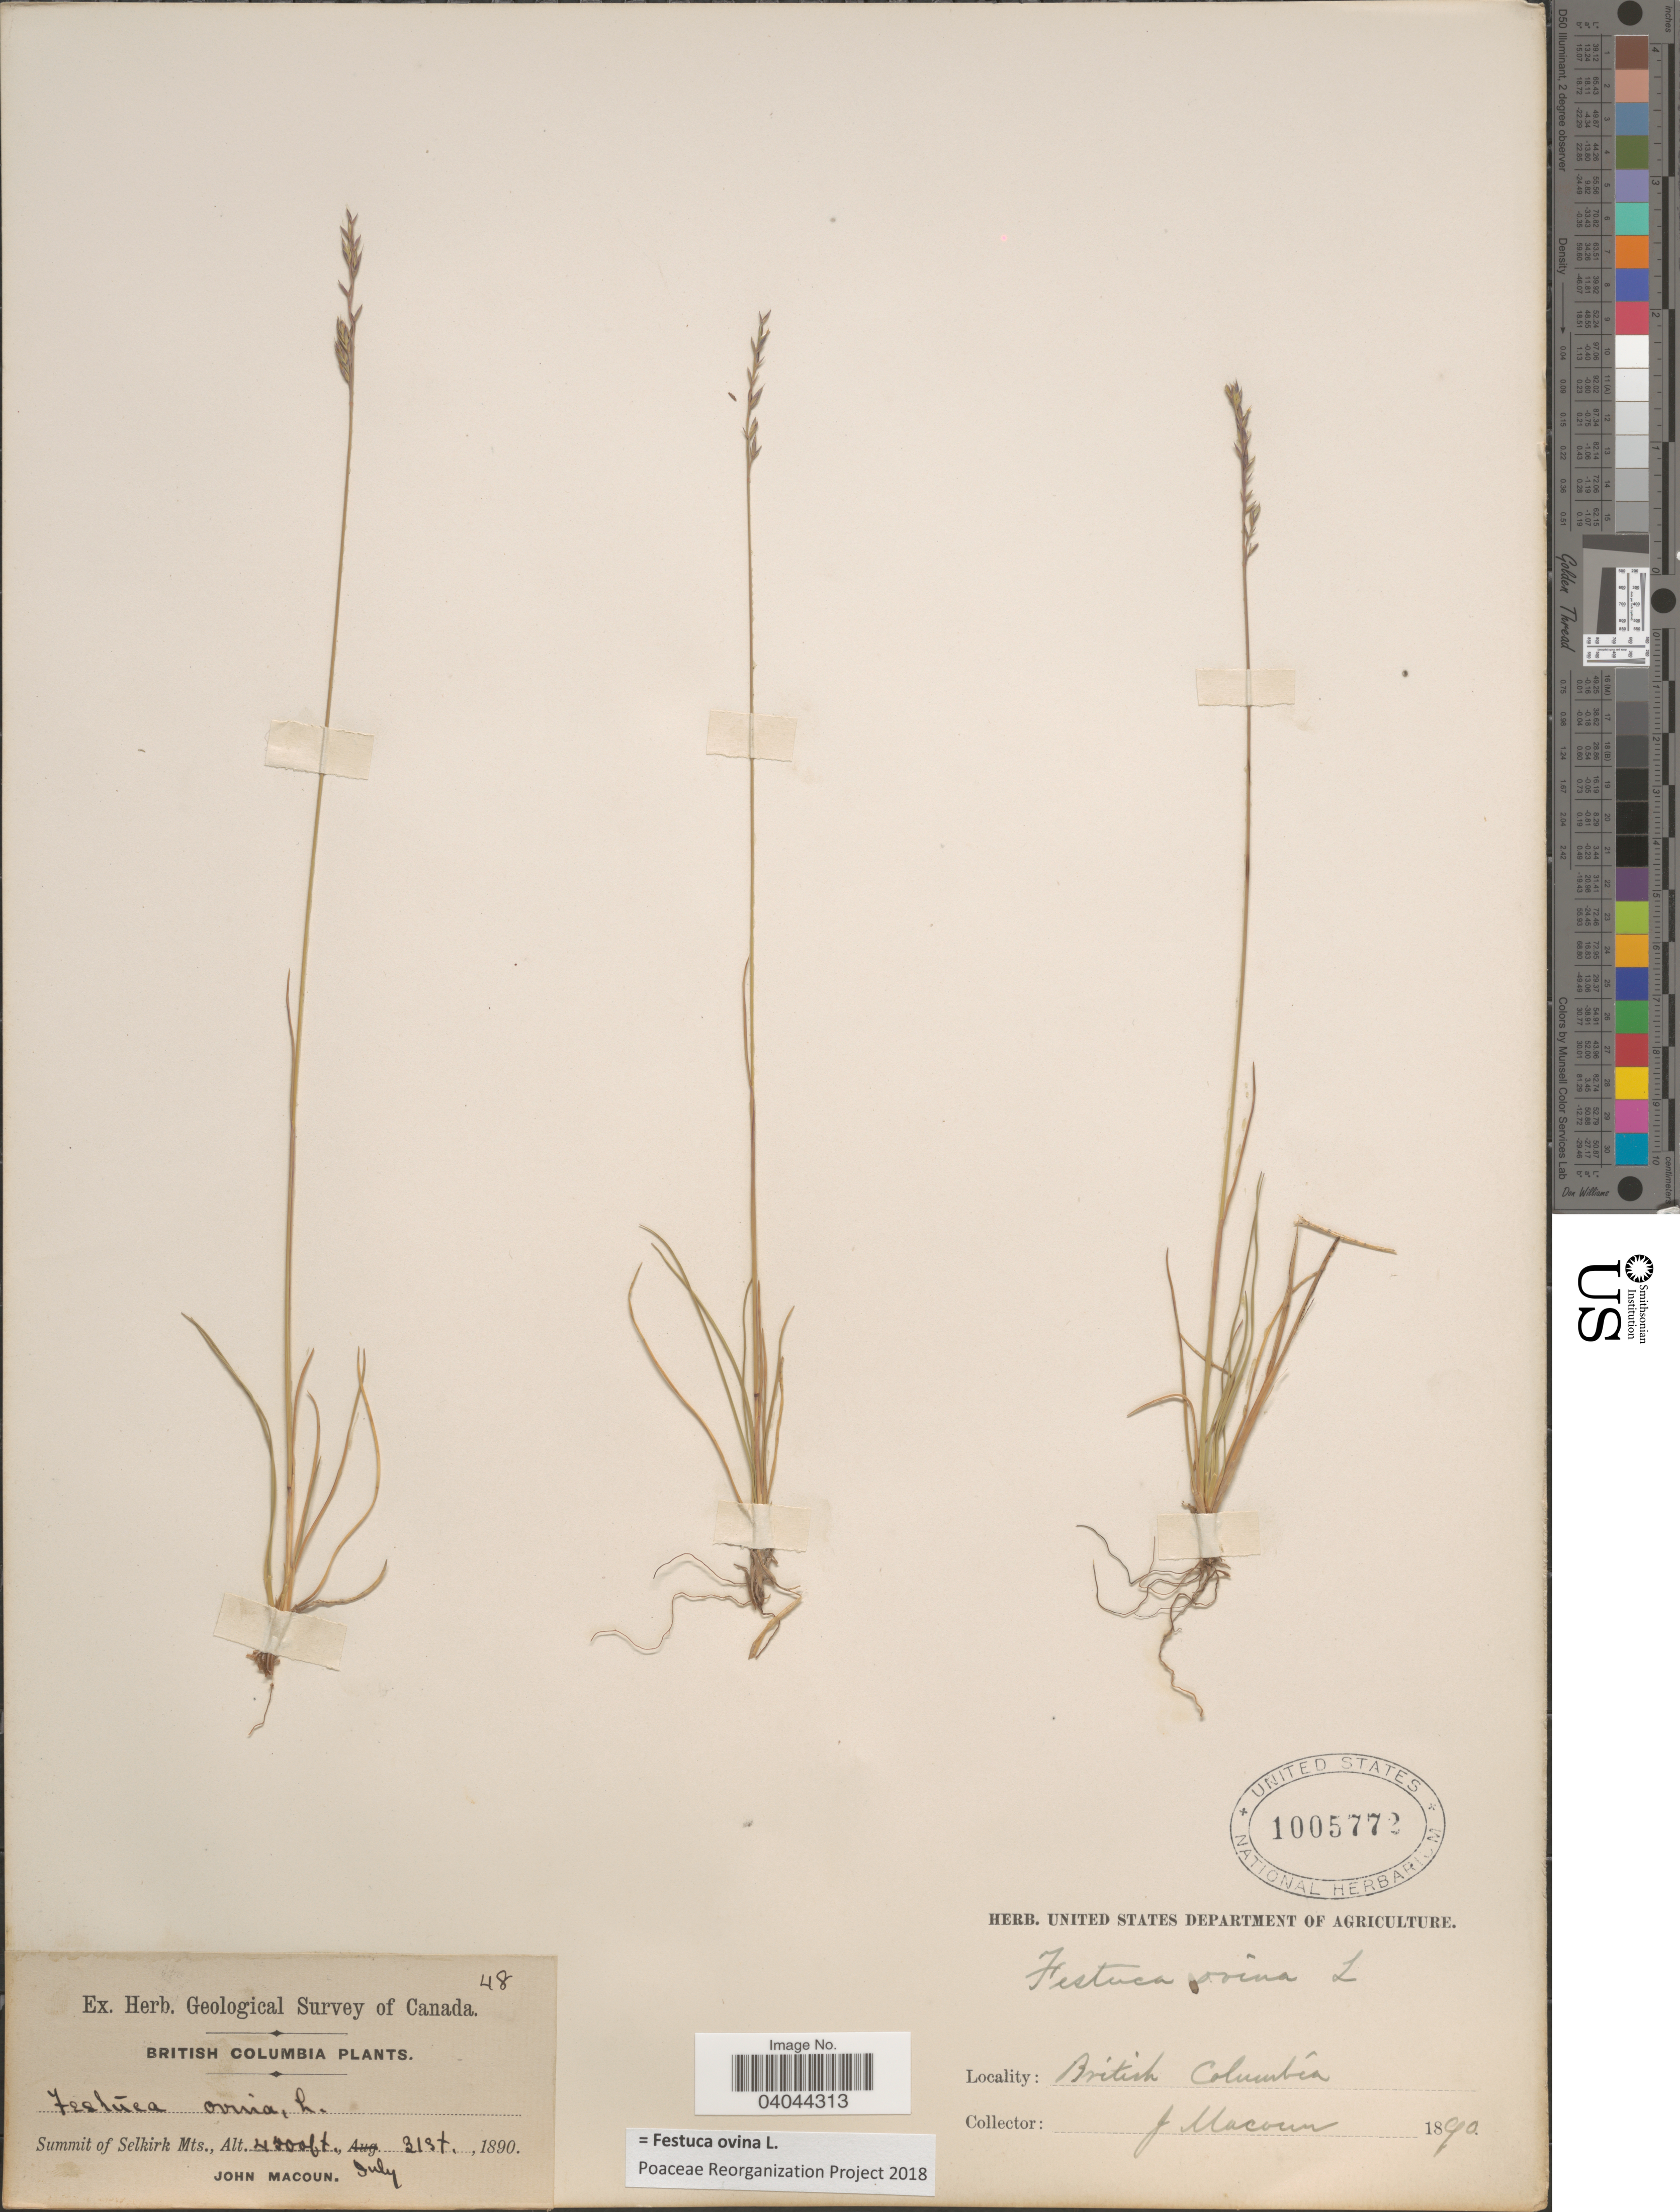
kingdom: Plantae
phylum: Tracheophyta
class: Liliopsida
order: Poales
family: Poaceae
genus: Festuca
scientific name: Festuca ovina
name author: L.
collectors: J. Macoun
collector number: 48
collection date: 1890-07-31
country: Canada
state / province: British Columbia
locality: Summit of Selkirk Mts.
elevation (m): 1280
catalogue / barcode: US 1005772